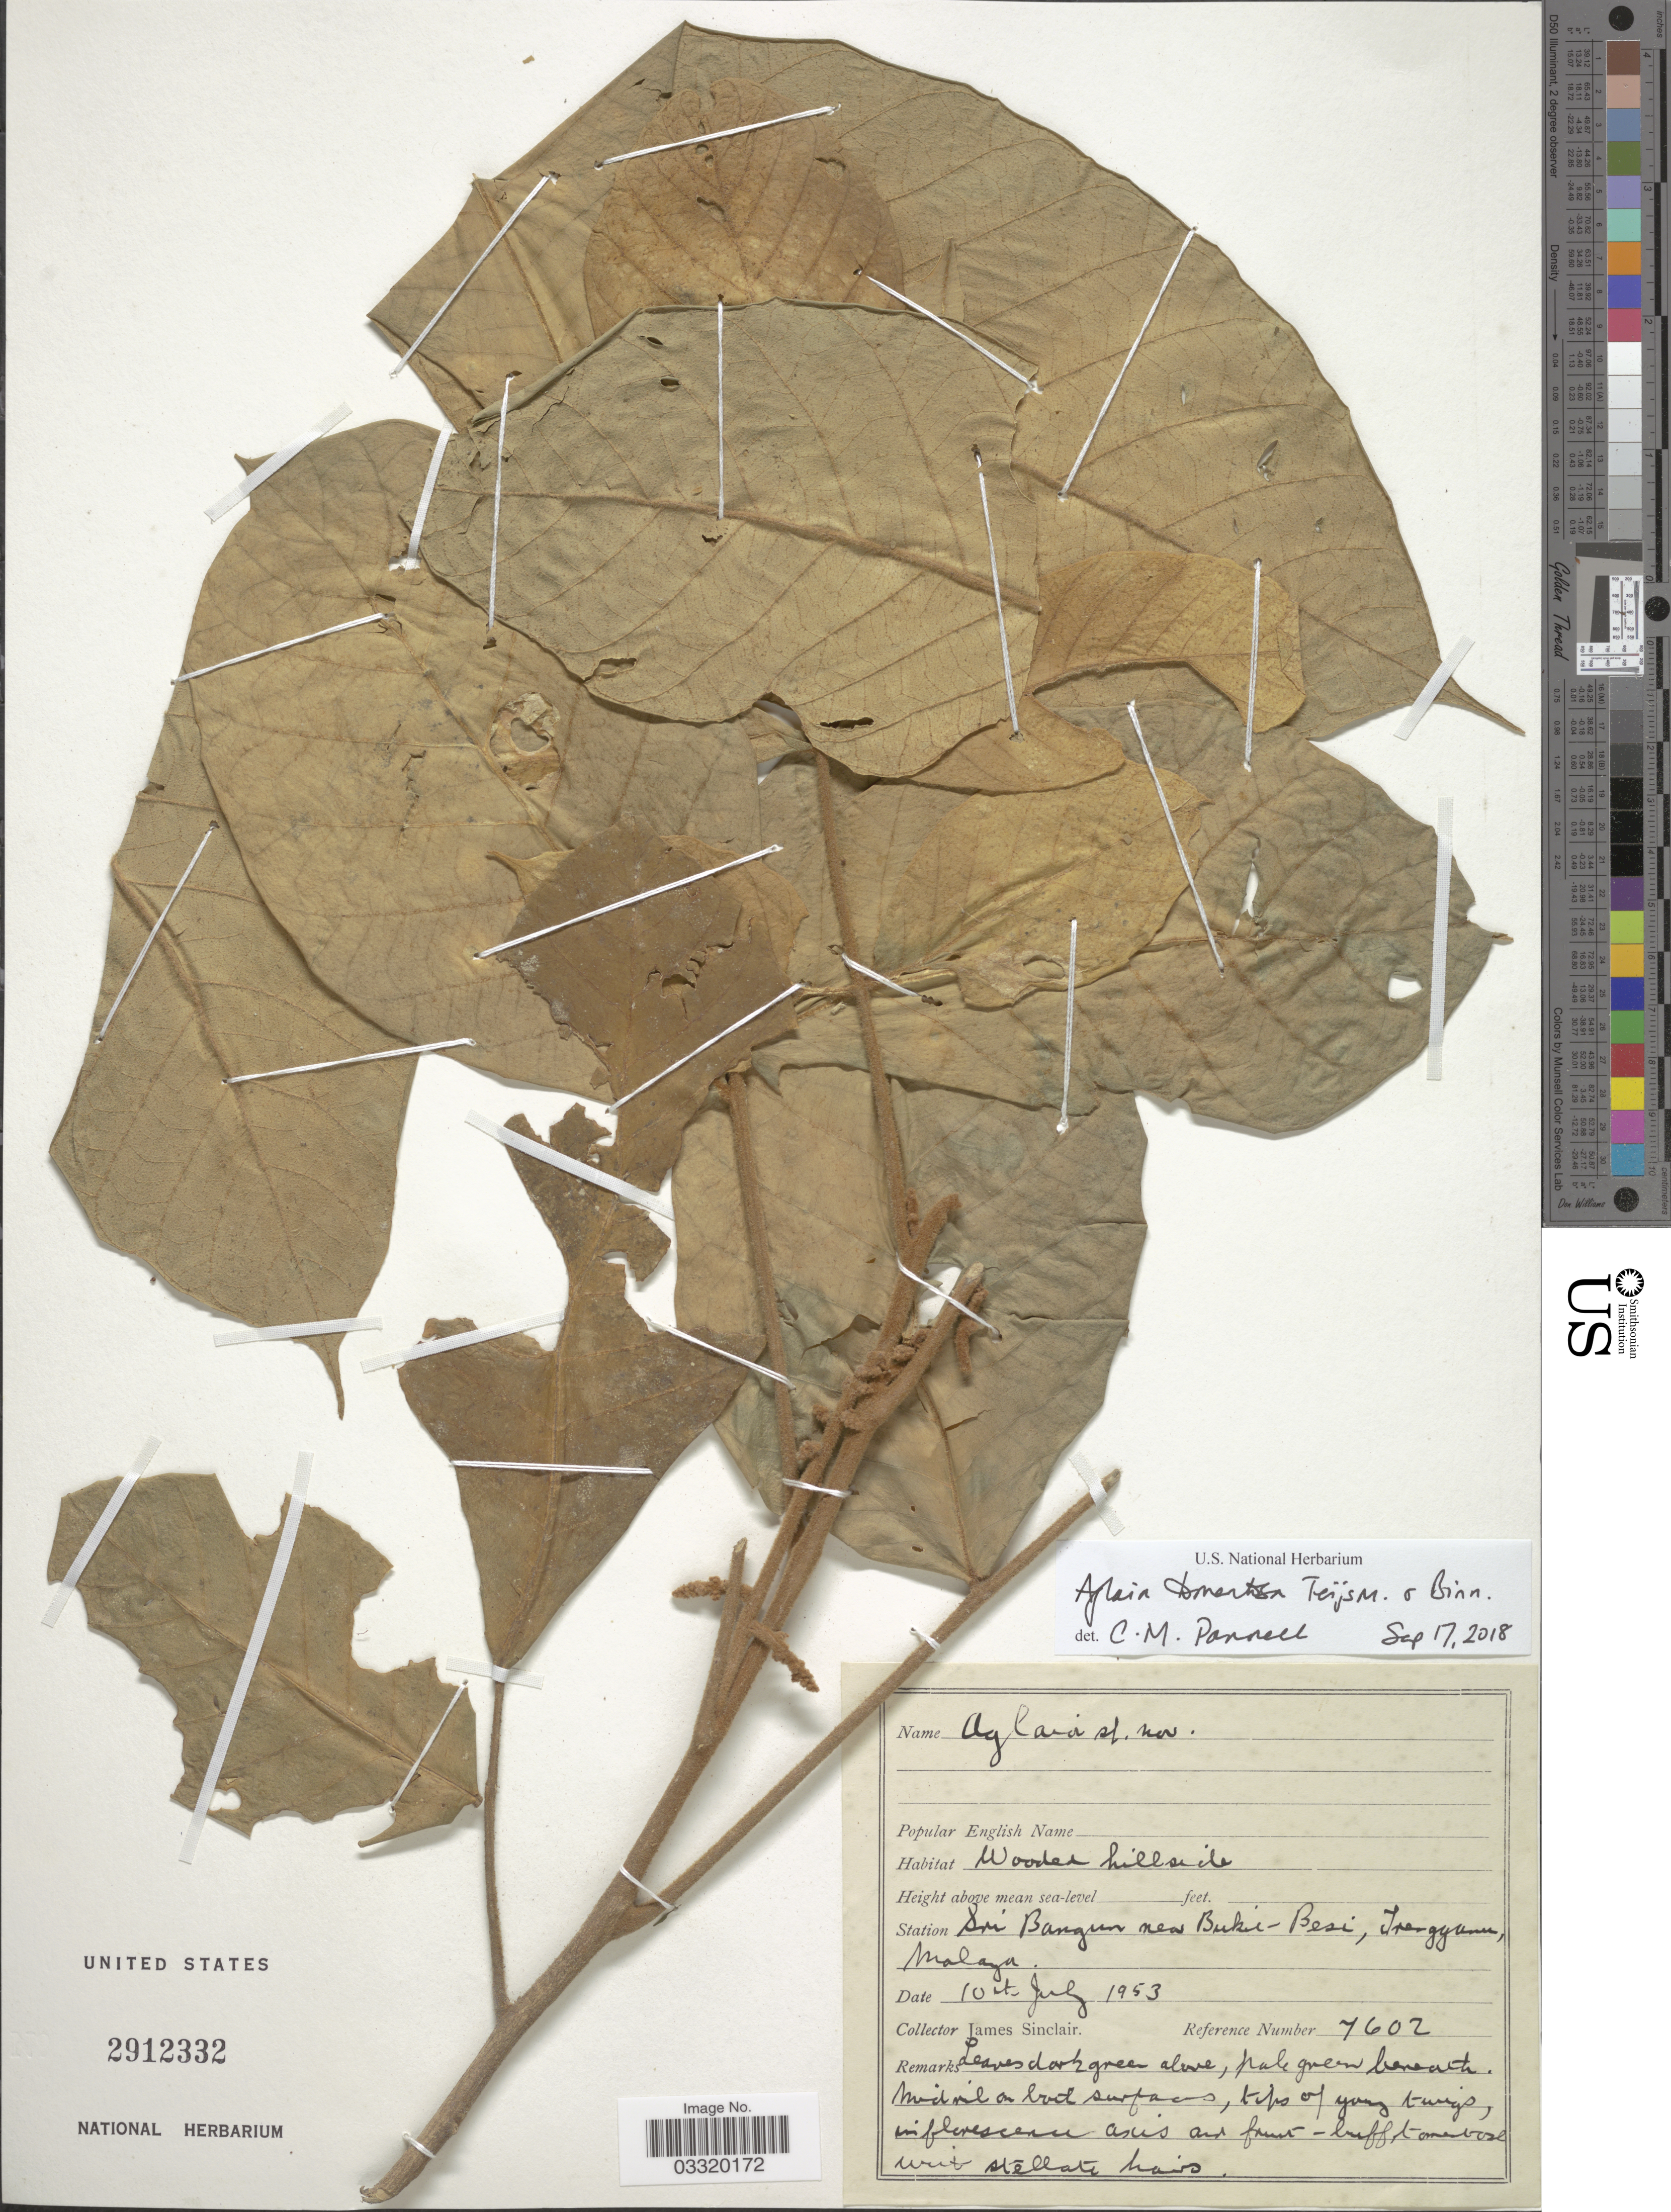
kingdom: Plantae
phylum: Tracheophyta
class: Magnoliopsida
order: Sapindales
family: Meliaceae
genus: Aglaia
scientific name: Aglaia tomentosa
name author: Teijsm. & Binn.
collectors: J. Sinclair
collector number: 7602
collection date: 1953-07-10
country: Malaysia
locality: Station Sri Bangun near Bukit-Besi, Trengganu, Malaya.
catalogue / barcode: US 2912332